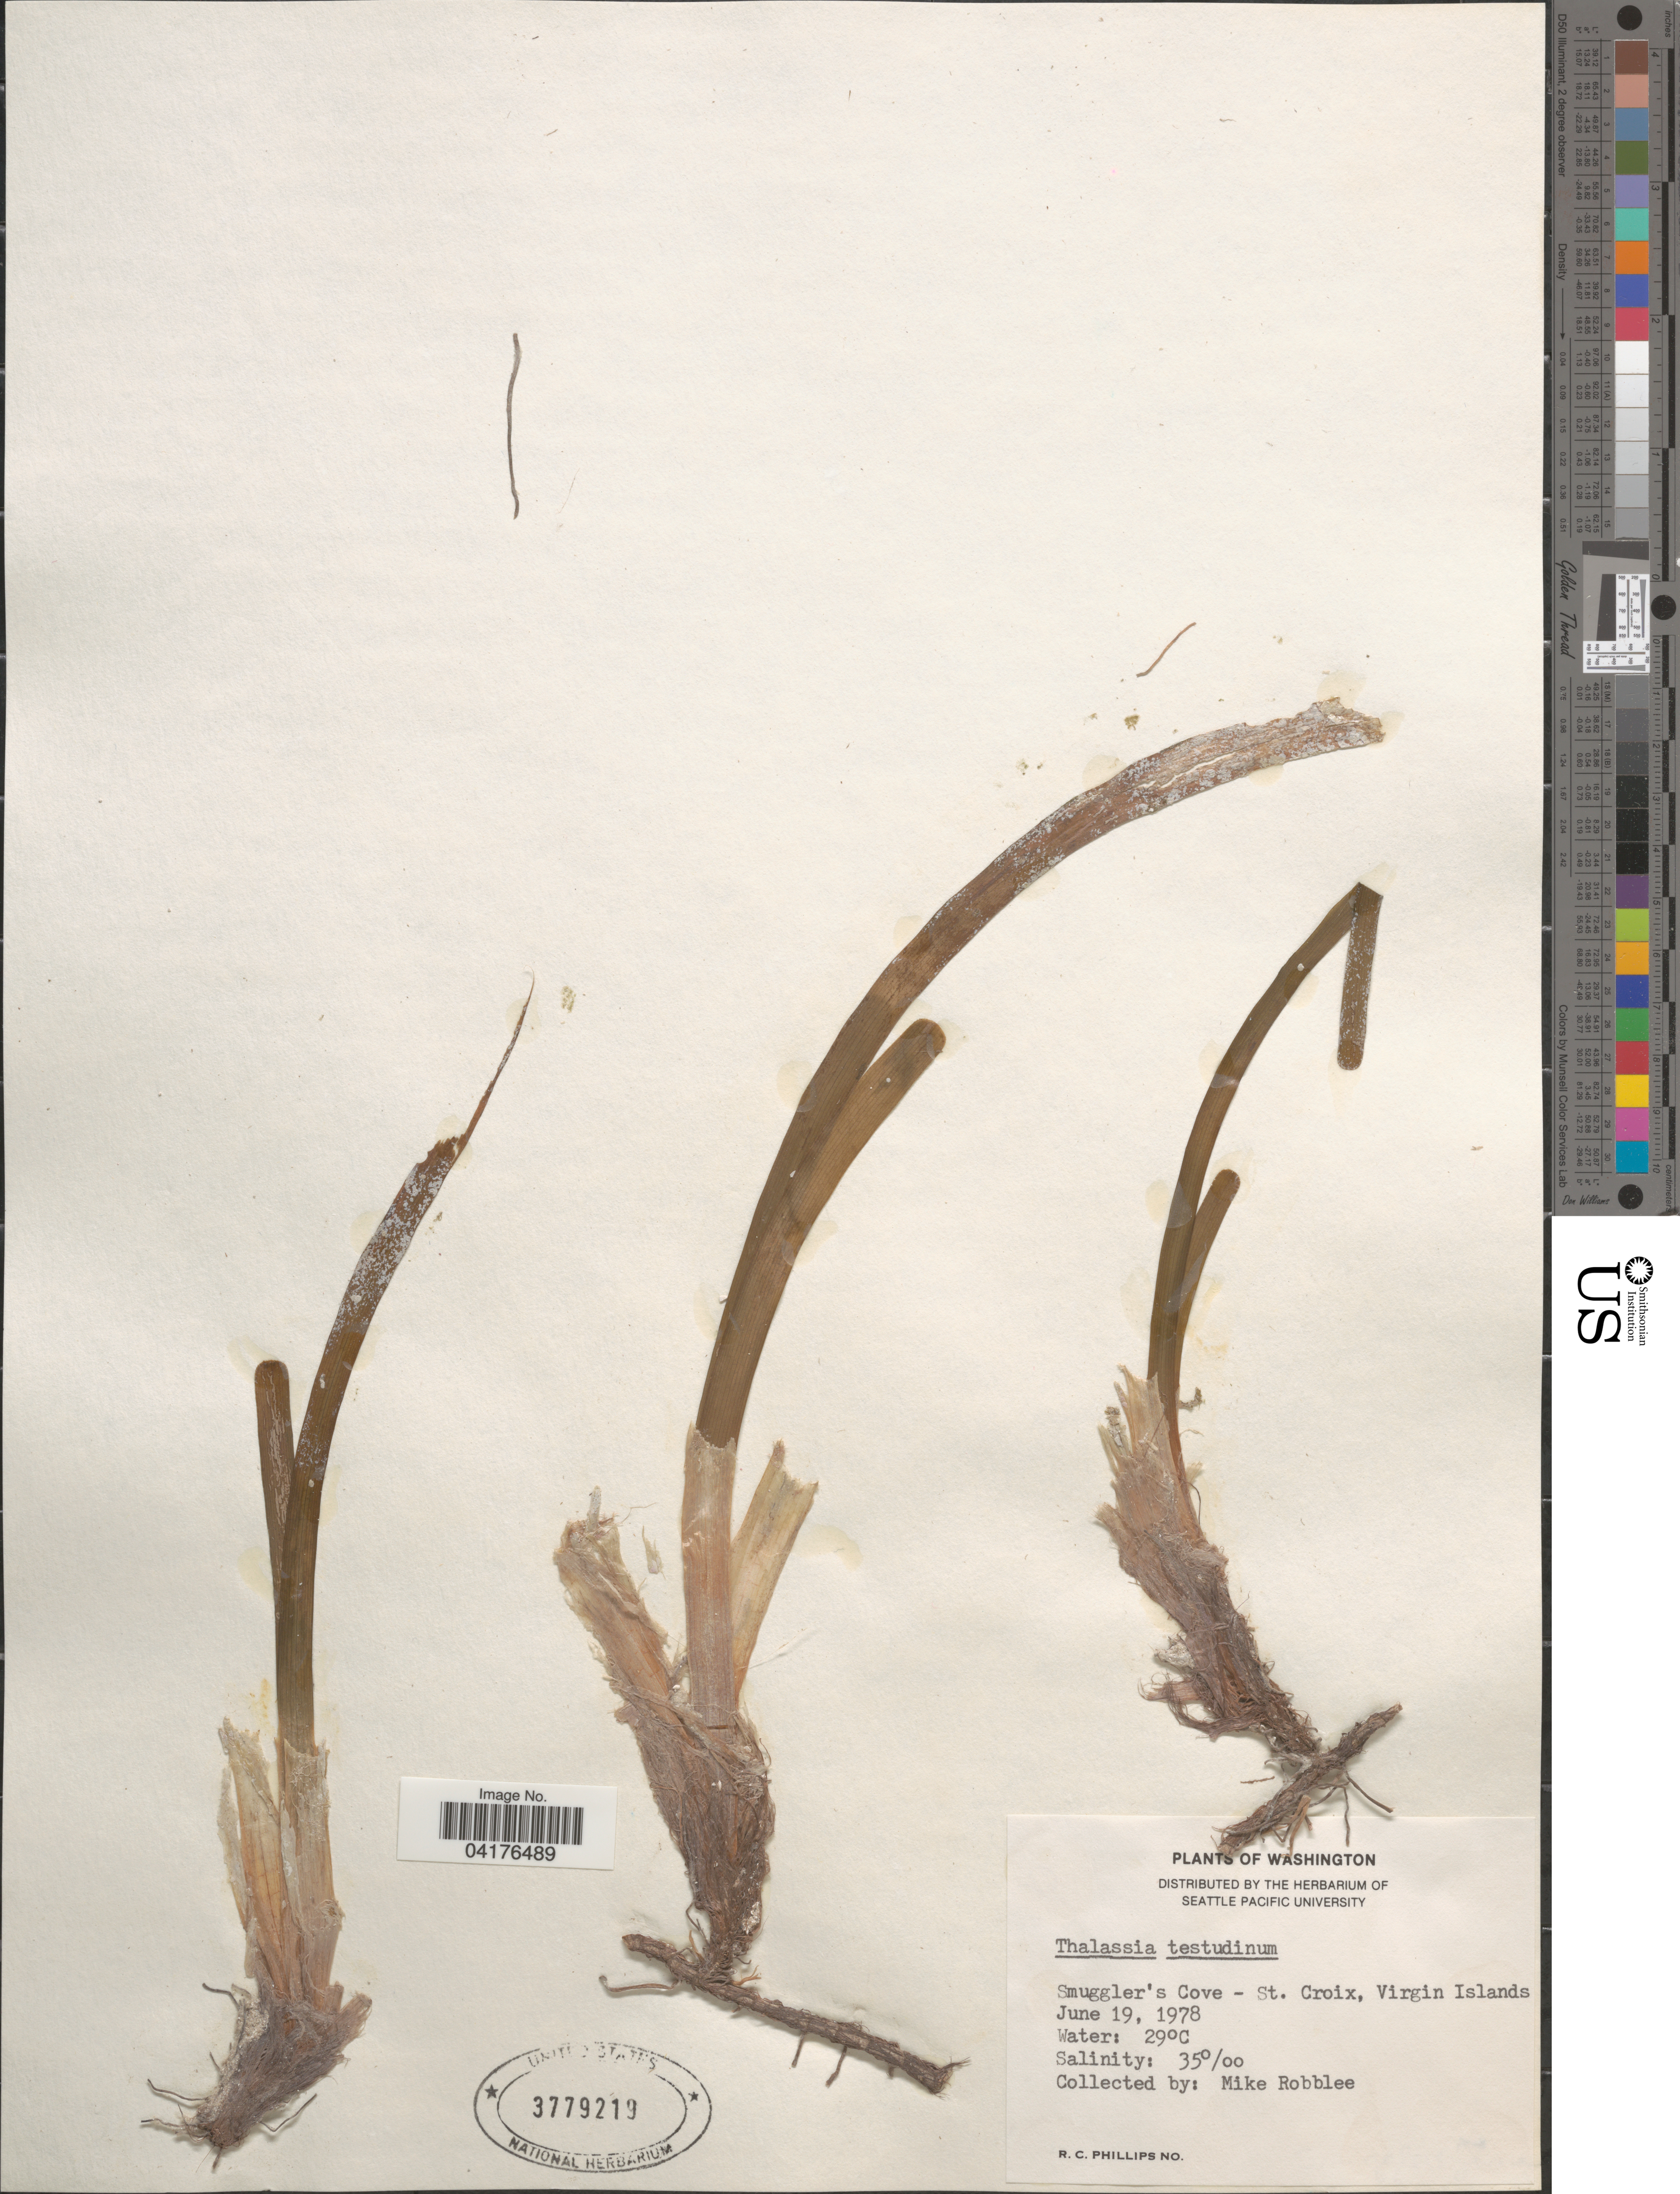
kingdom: Plantae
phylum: Tracheophyta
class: Liliopsida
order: Alismatales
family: Hydrocharitaceae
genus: Thalassia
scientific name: Thalassia testudinum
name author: Banks & Sol. ex K.D. Koenig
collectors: M. Robblee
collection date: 1978-06-19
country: U.S. Virgin Islands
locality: Smuggler's Cove -- St. Croix, Virgin Islands.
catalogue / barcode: US 3779219